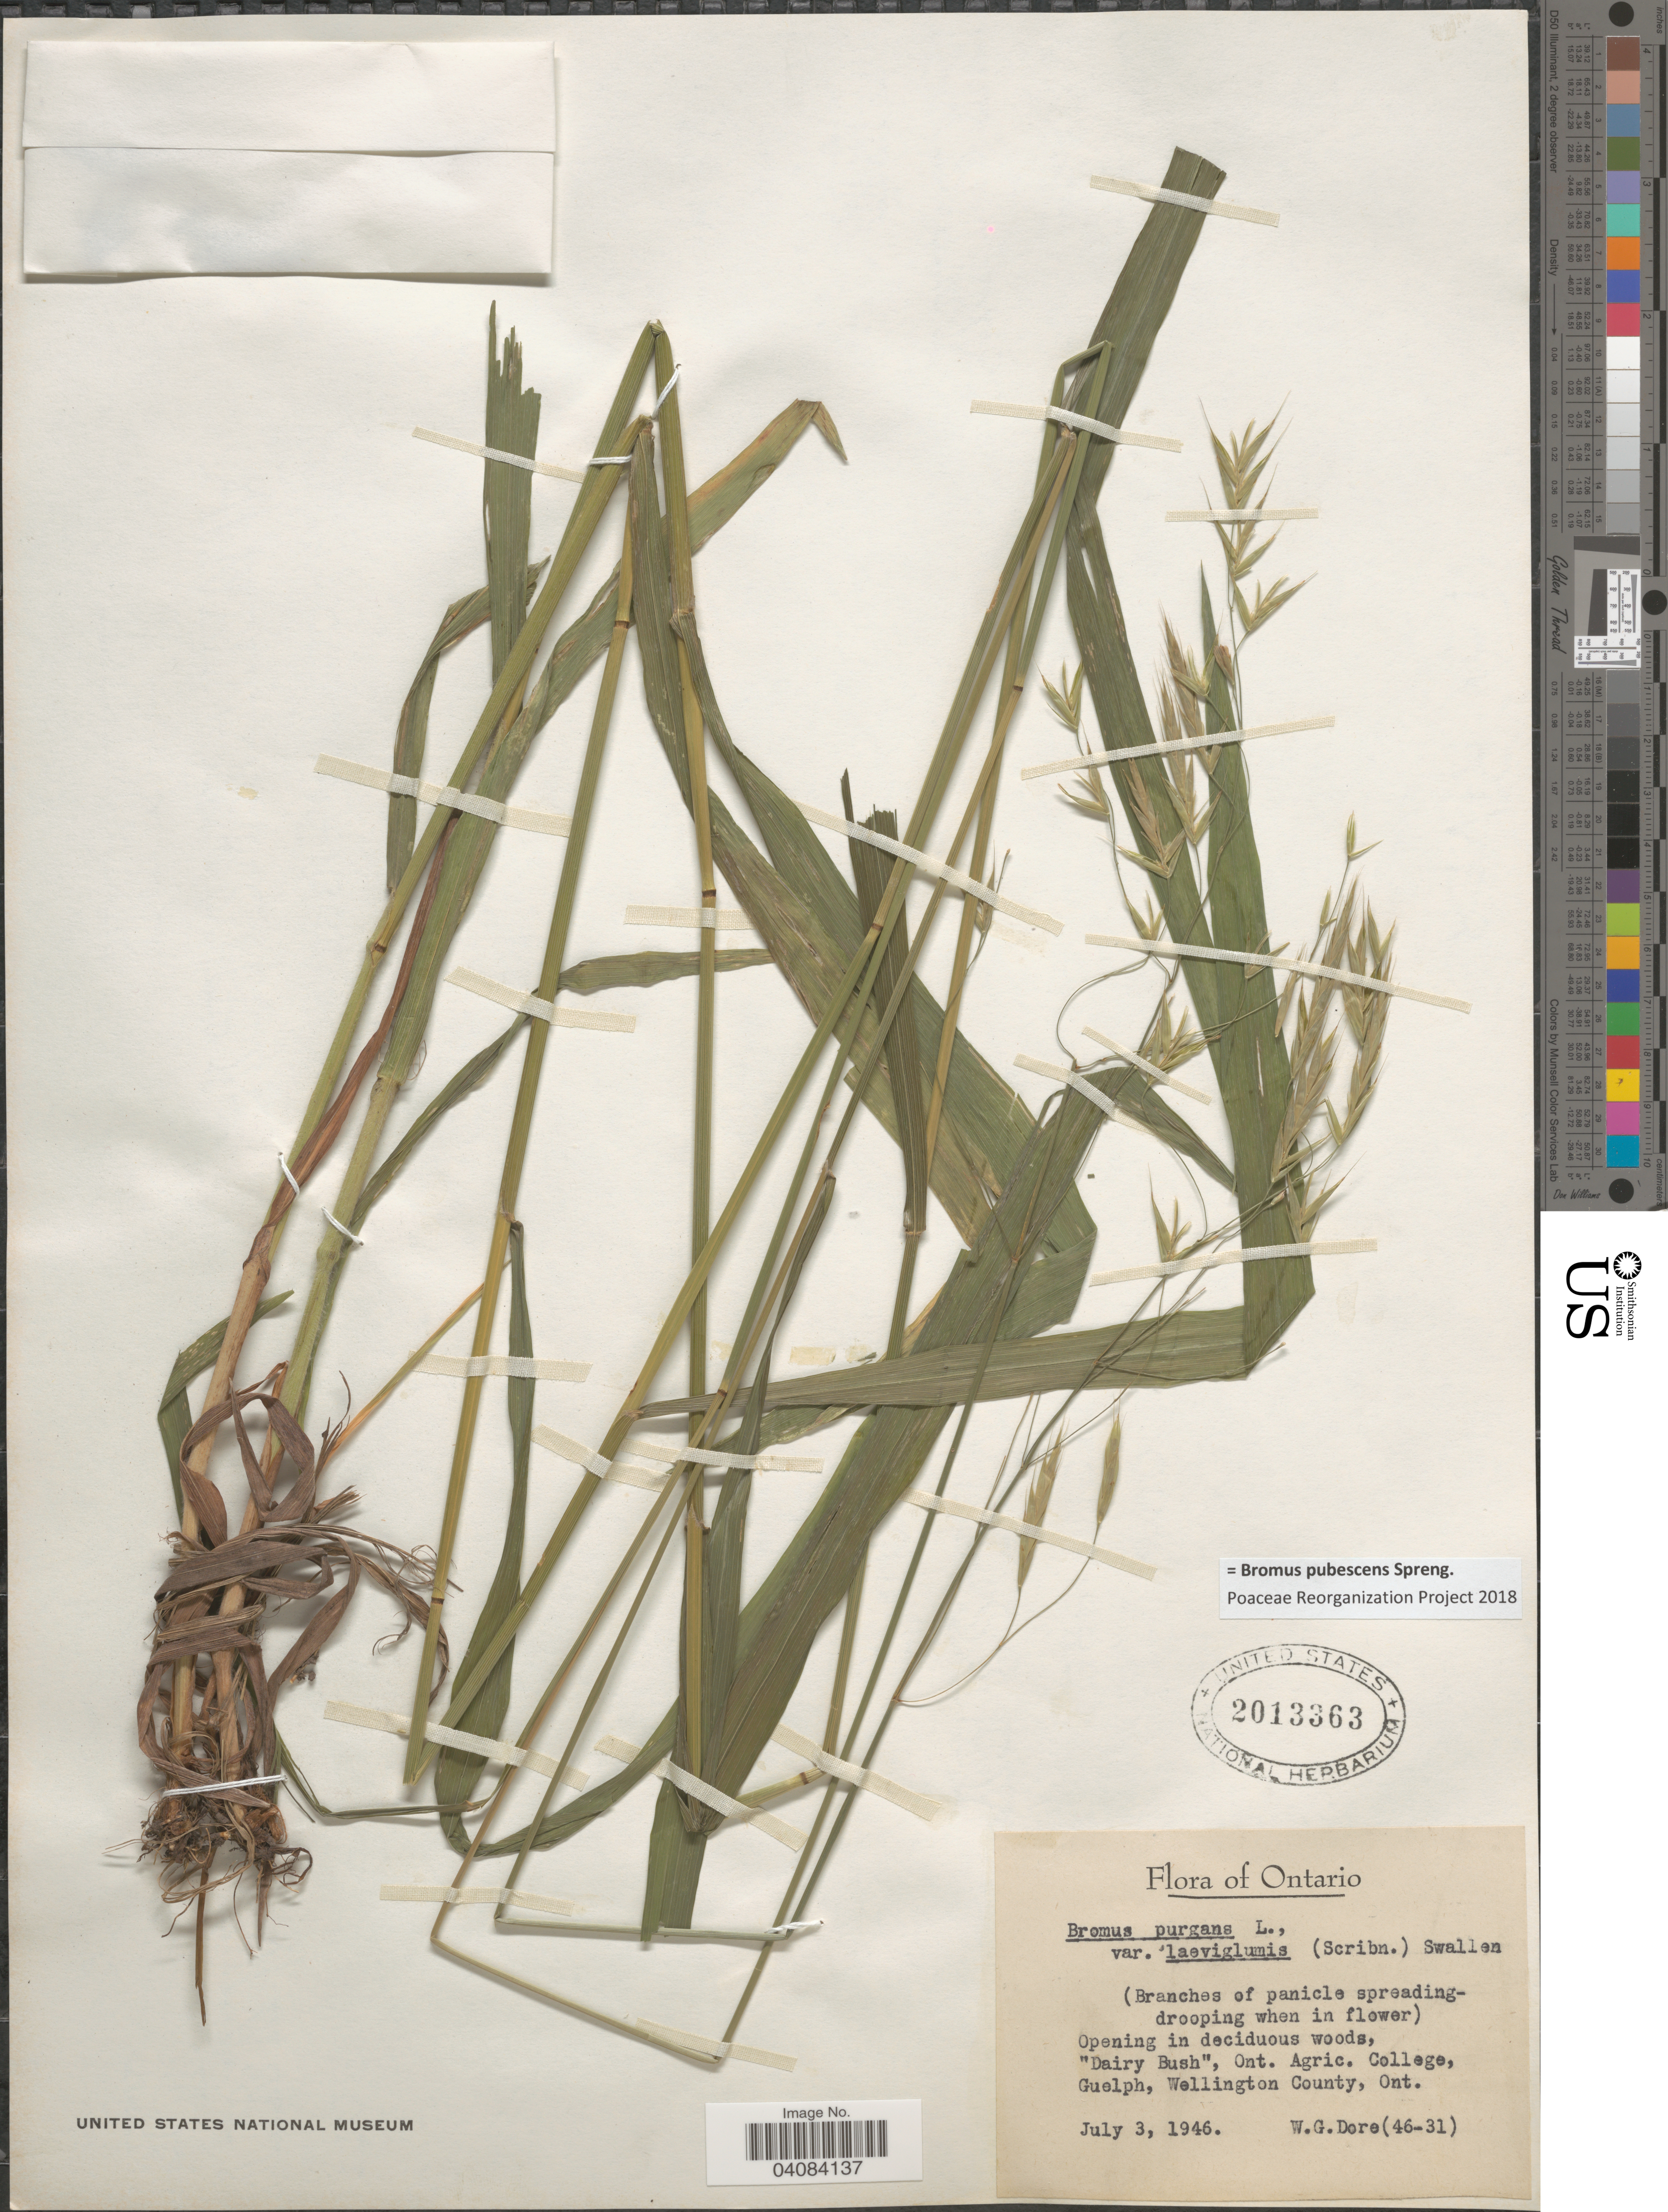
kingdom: Plantae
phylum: Tracheophyta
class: Liliopsida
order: Poales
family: Poaceae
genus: Bromus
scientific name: Bromus pubescens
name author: Muhl. ex Willd.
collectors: W. Dore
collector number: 46-31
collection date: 1946-07-03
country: Canada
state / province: Ontario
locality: Dairy Bush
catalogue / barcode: US 2013363